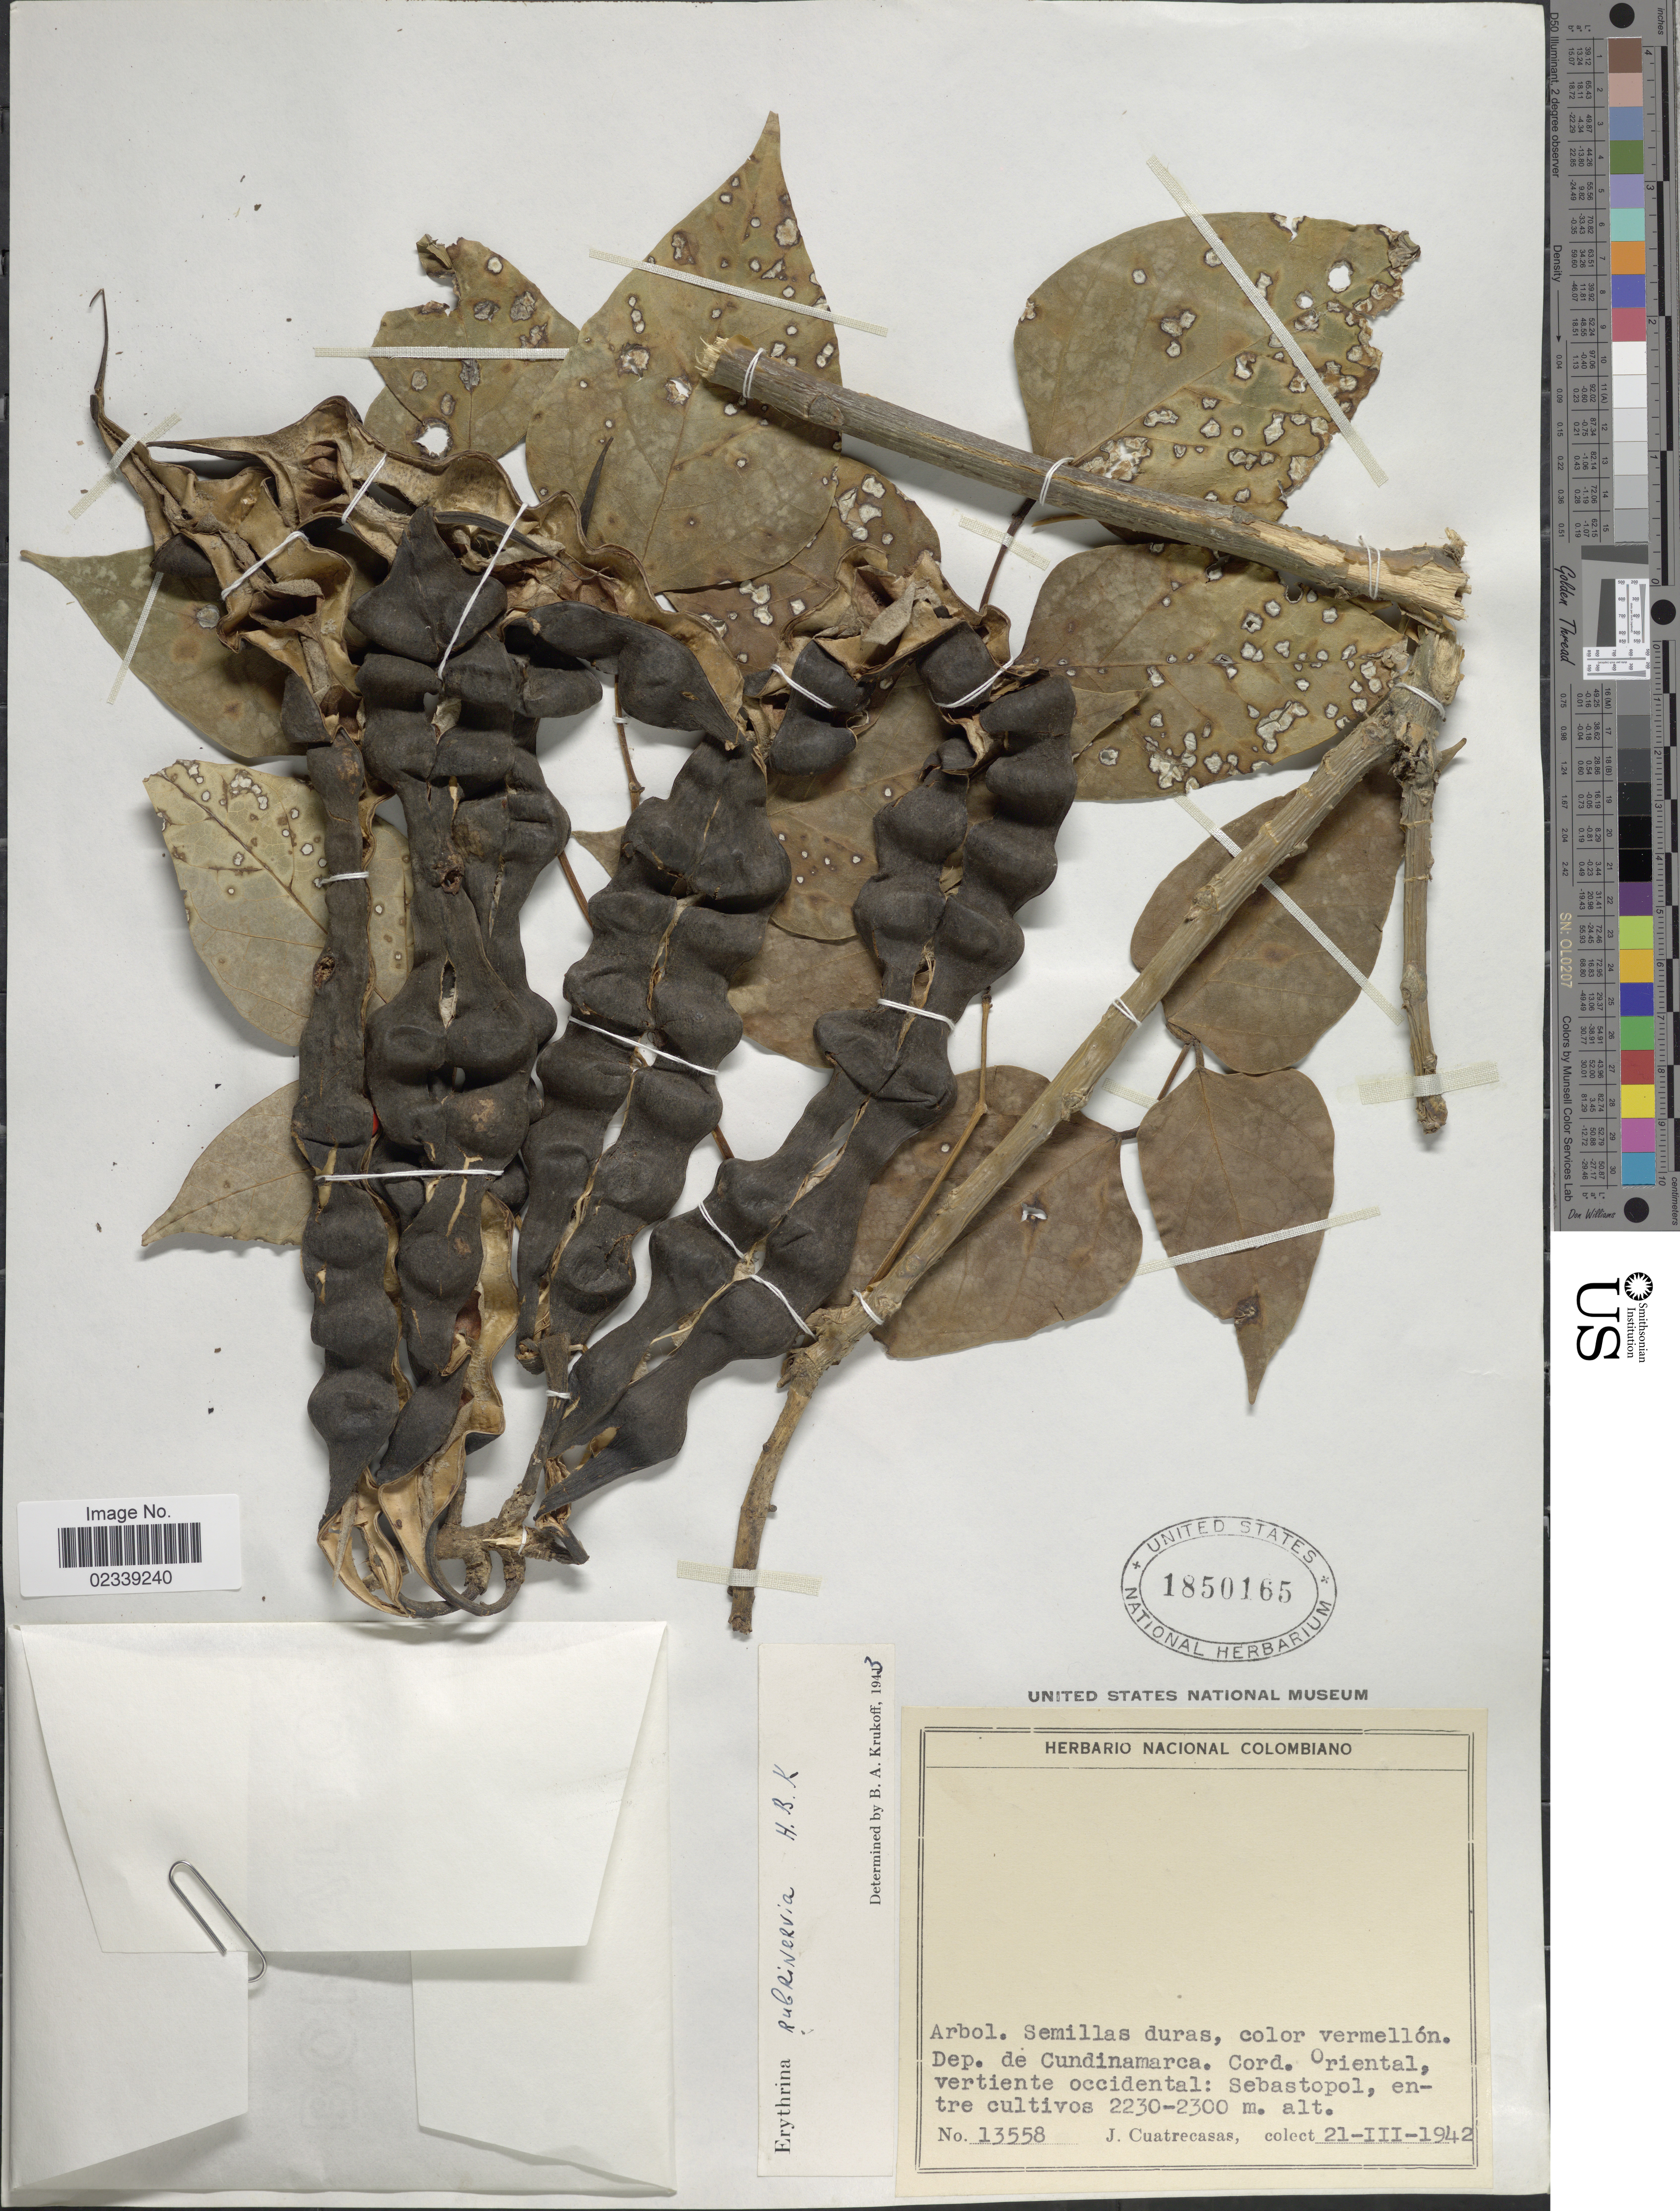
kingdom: Plantae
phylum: Tracheophyta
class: Magnoliopsida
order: Fabales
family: Fabaceae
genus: Erythrina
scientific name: Erythrina rubrinervia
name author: Kunth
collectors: J. Cuatrecasas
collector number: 13558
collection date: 1942-03-21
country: Colombia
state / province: Cundinamarca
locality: Cord. Oriental, vertiente occidental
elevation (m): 2230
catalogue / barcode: US 1850165